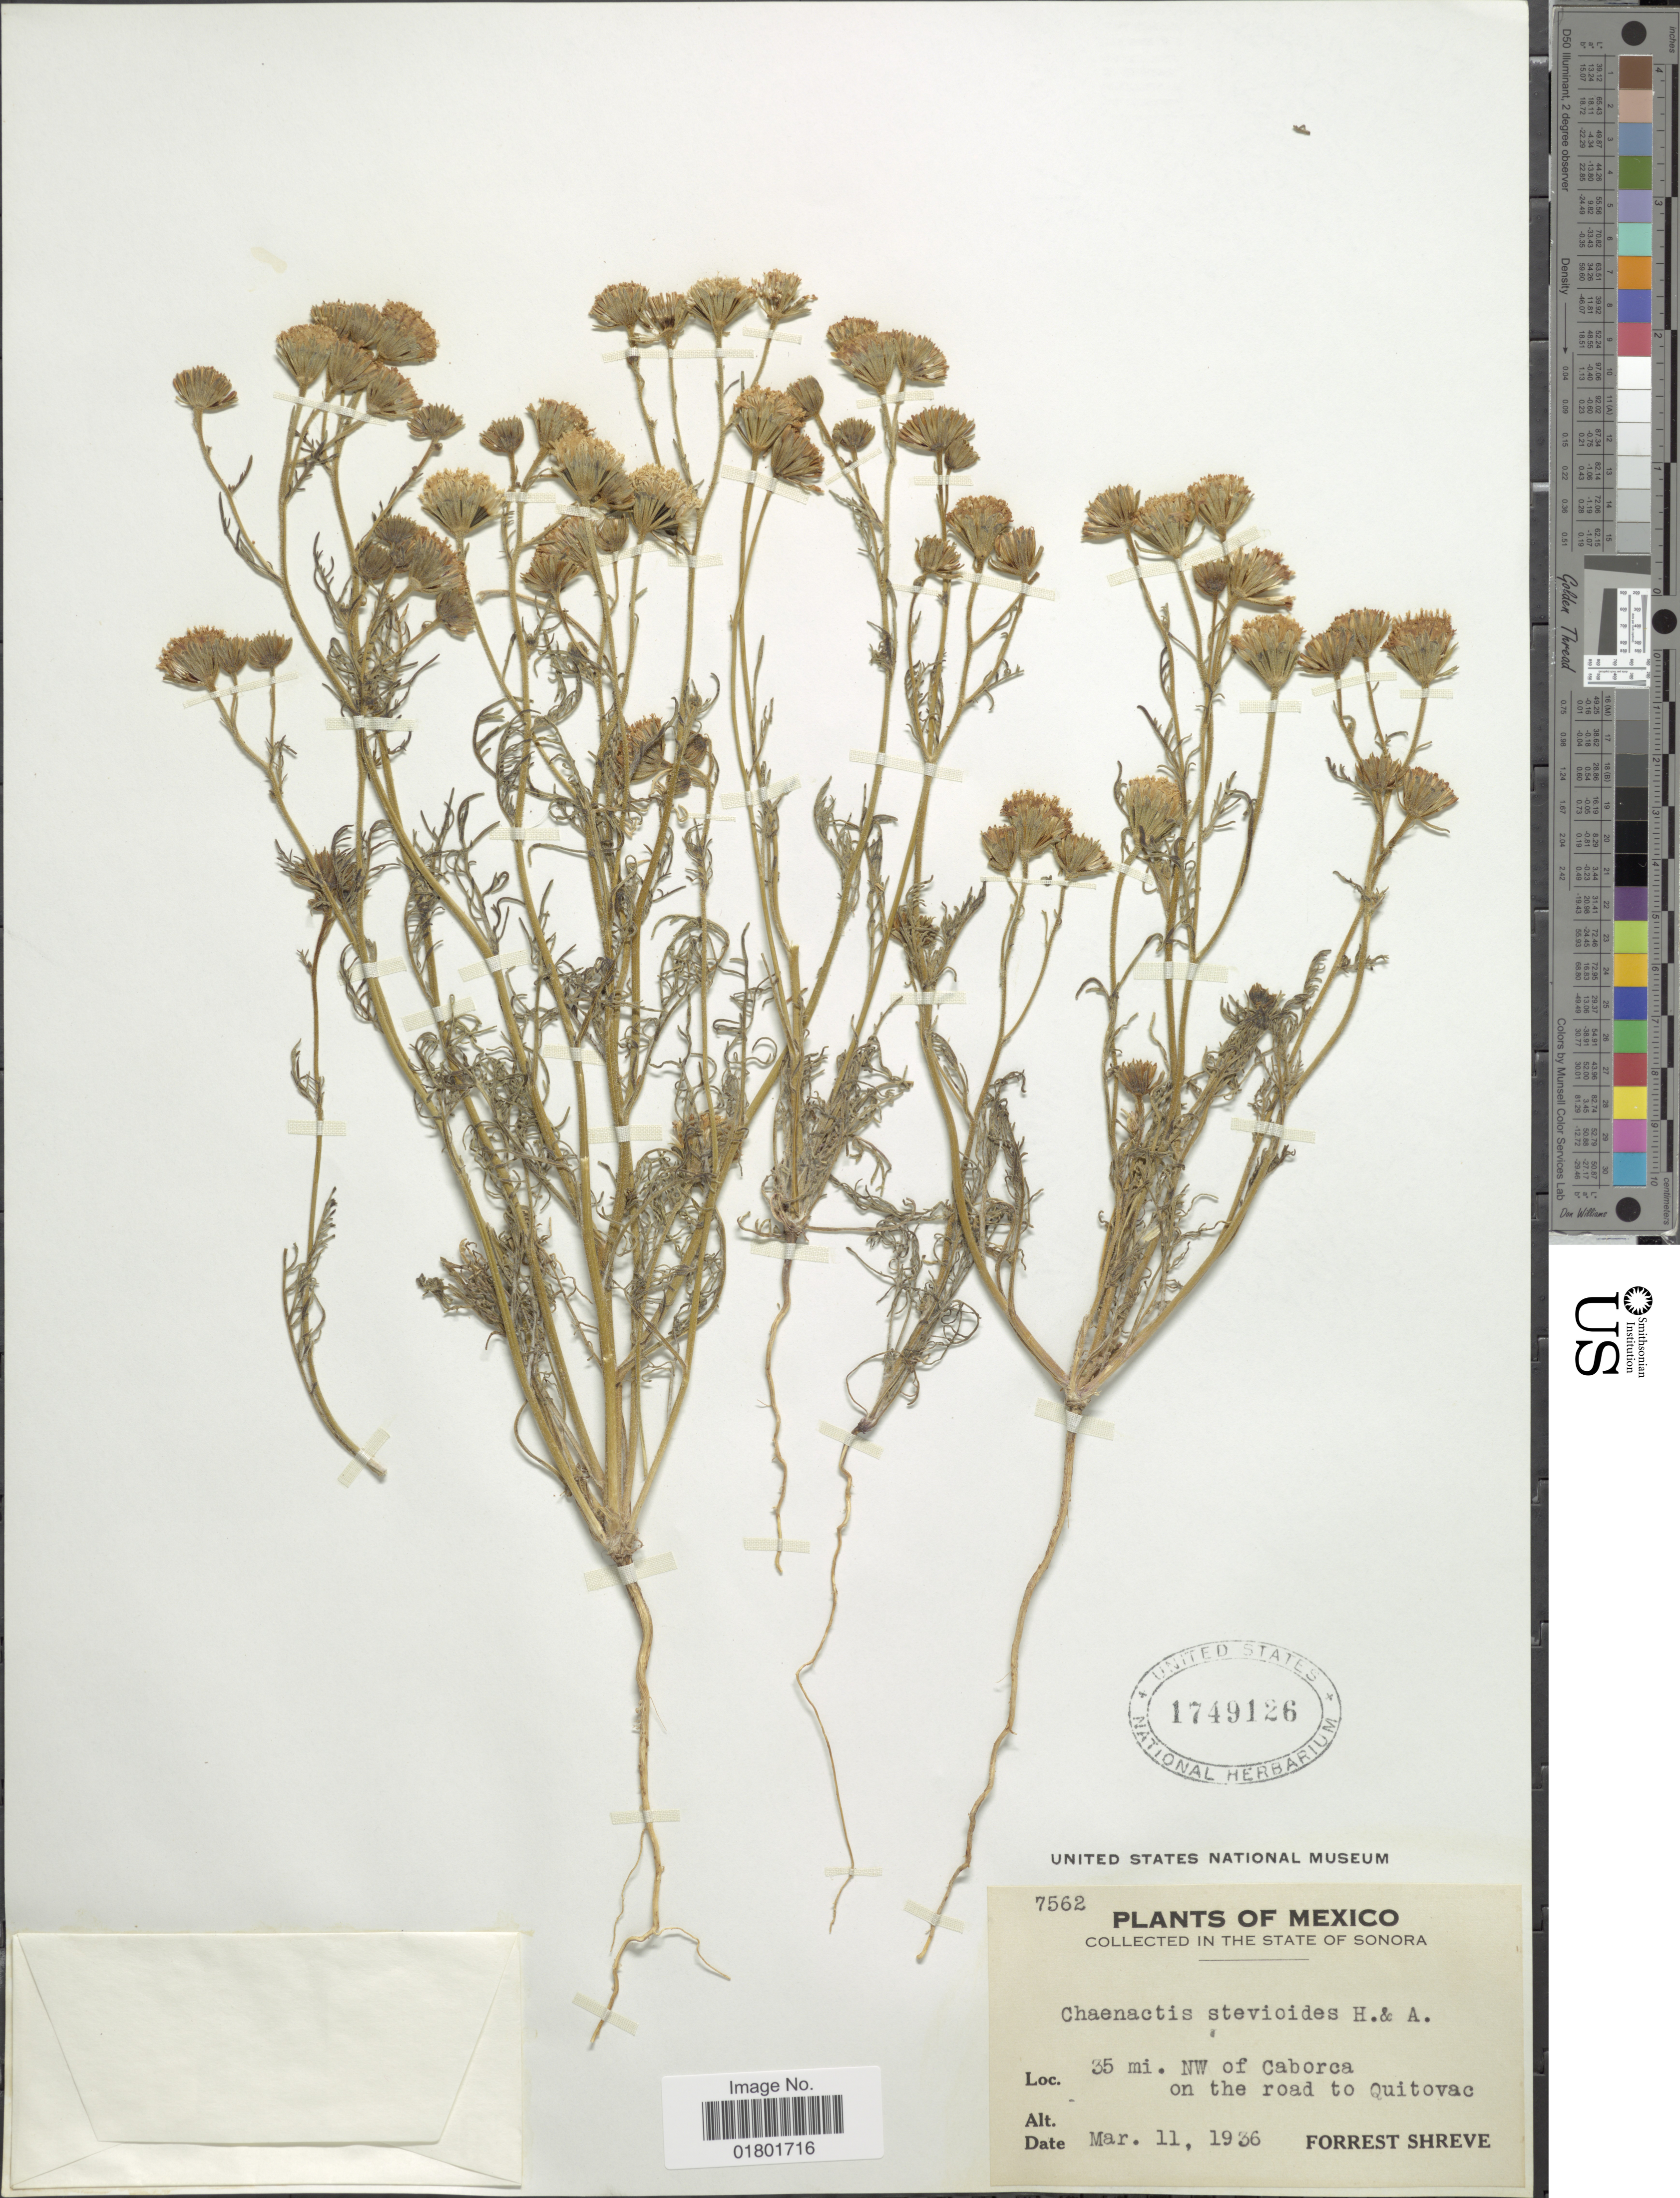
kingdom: Plantae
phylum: Tracheophyta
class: Magnoliopsida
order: Asterales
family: Asteraceae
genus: Chaenactis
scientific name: Chaenactis stevioides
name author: Hook. & Arn.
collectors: F. Shreve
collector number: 7562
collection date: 1936-03-11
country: Mexico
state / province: Sonora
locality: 35 mi. NW of Caborca on the road to Quitovac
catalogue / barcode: US 1749126